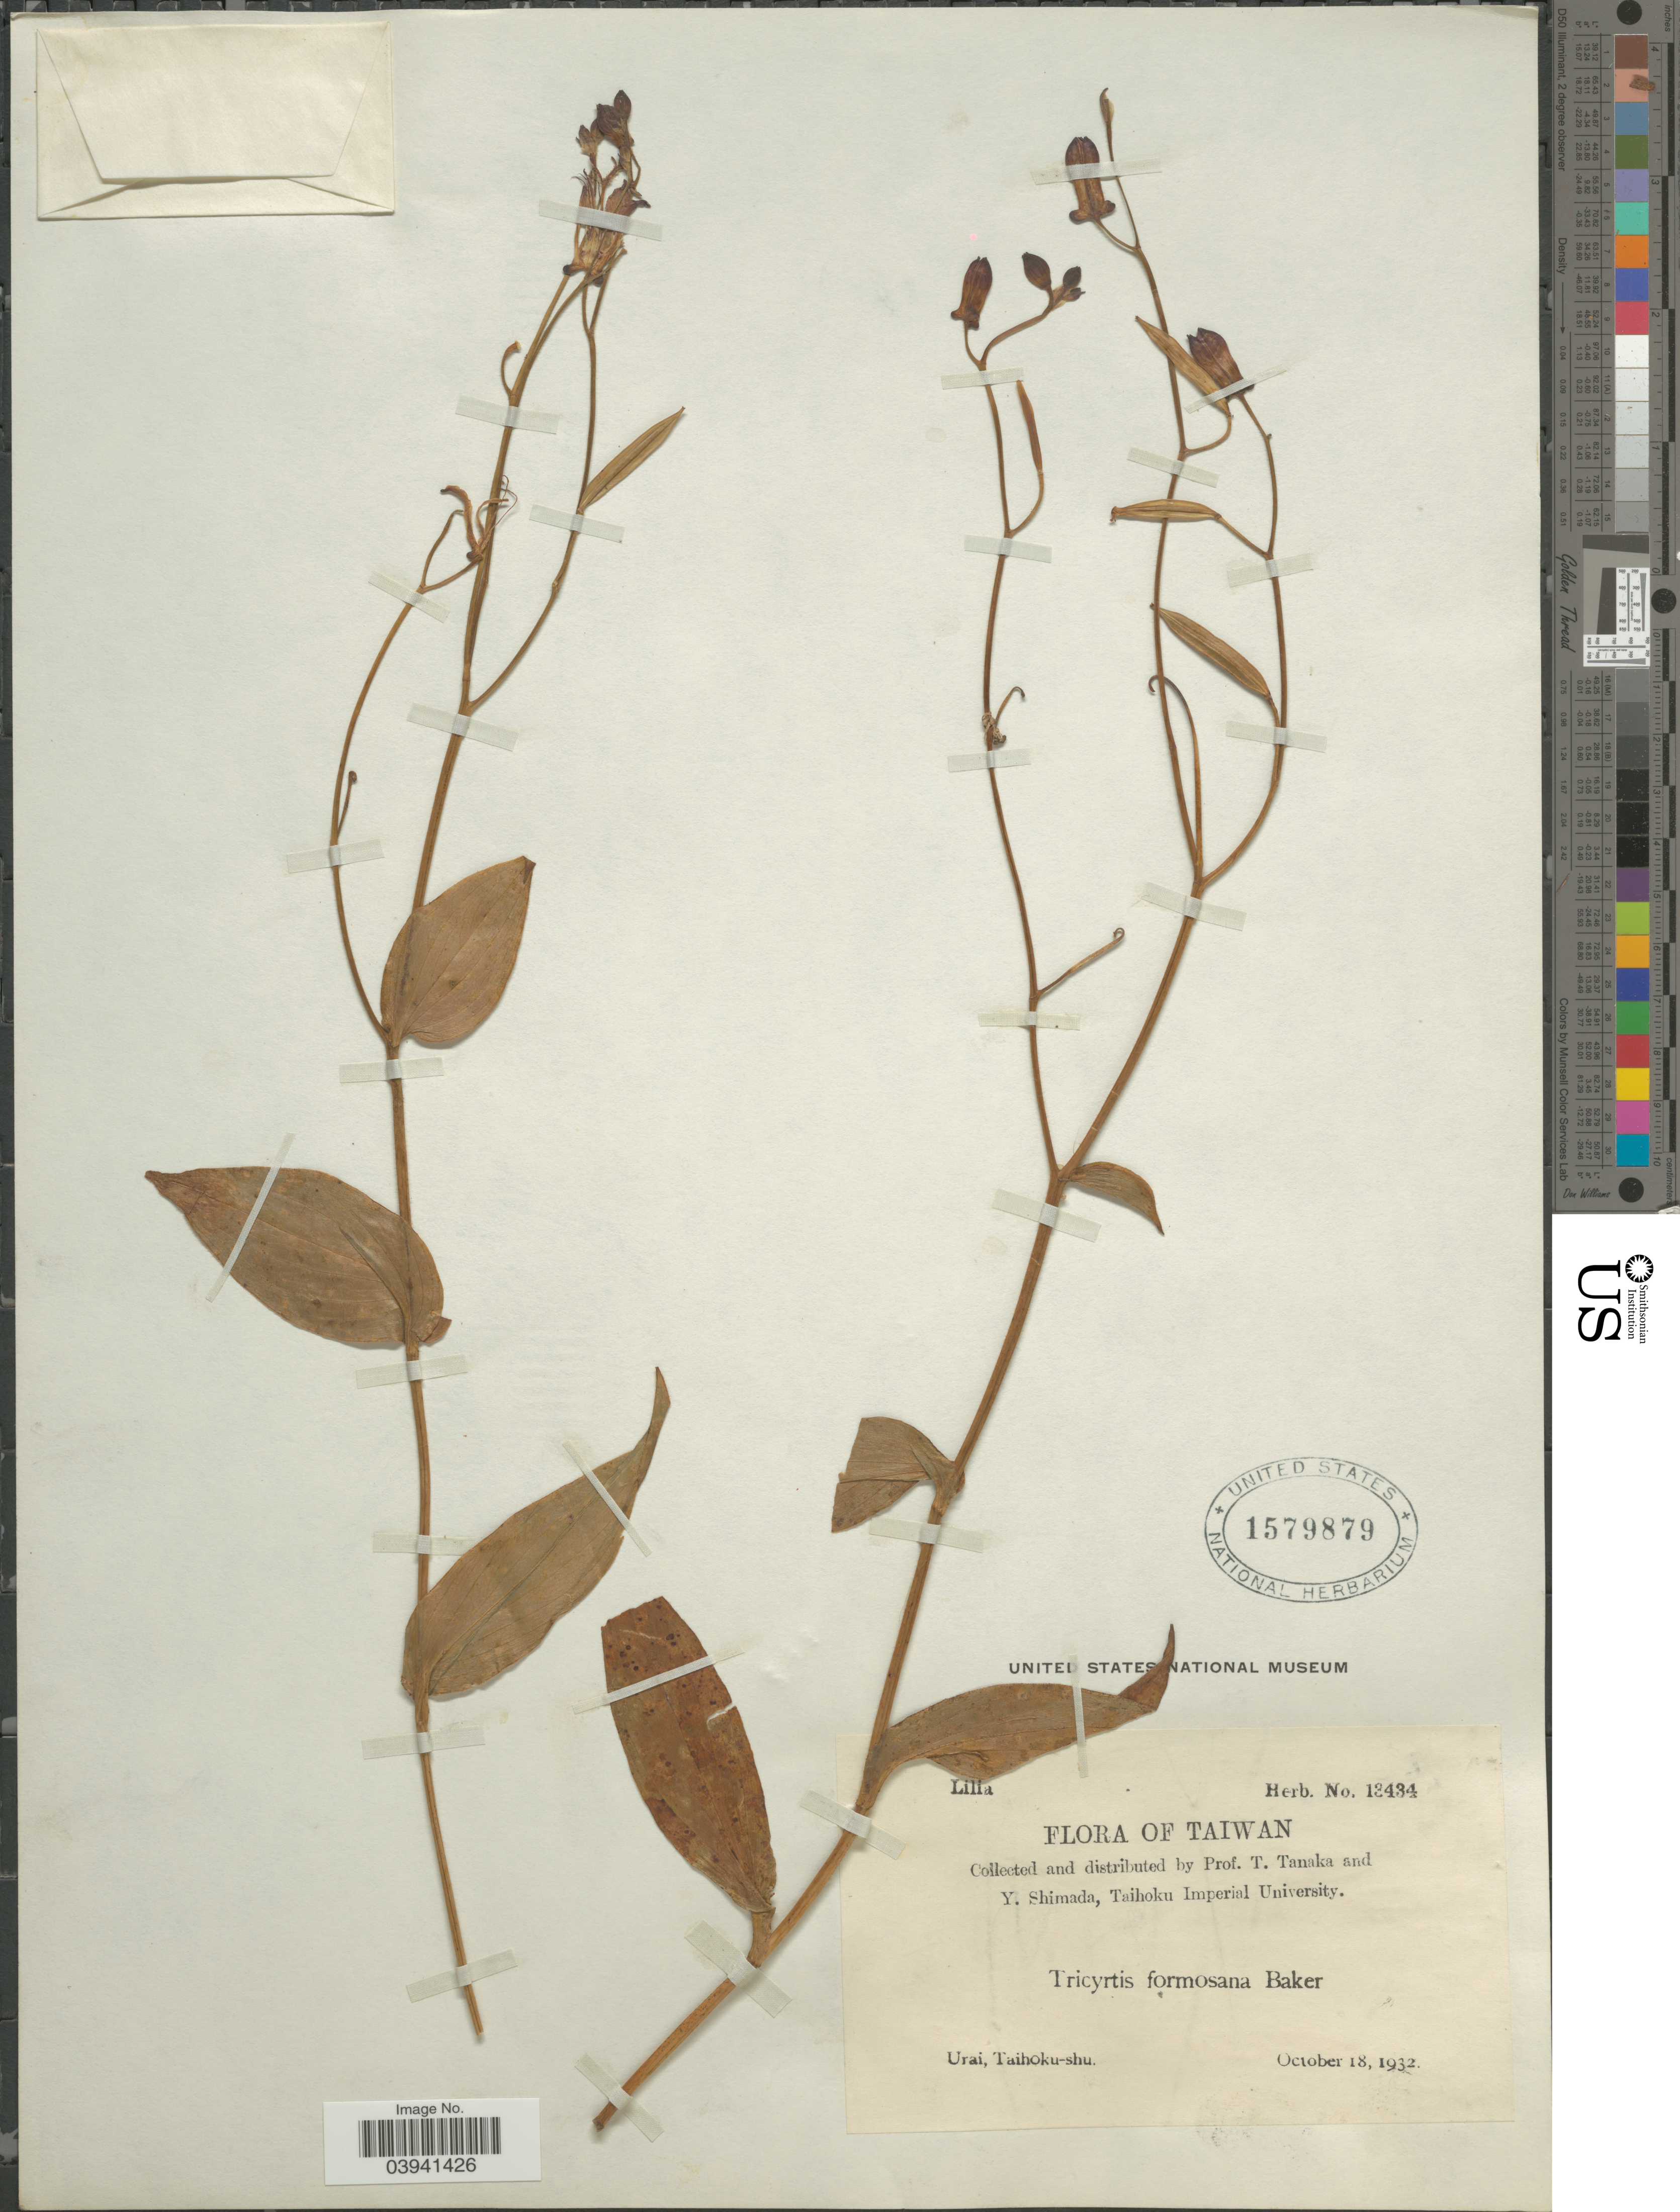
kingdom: Plantae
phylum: Tracheophyta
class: Liliopsida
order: Liliales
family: Liliaceae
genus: Tricyrtis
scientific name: Tricyrtis formosana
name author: Baker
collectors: T. Tanaka & Y. Shimada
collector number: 13434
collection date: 1932-10-18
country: Taiwan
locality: Urai, Taihoku-shu.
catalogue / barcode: US 1579879